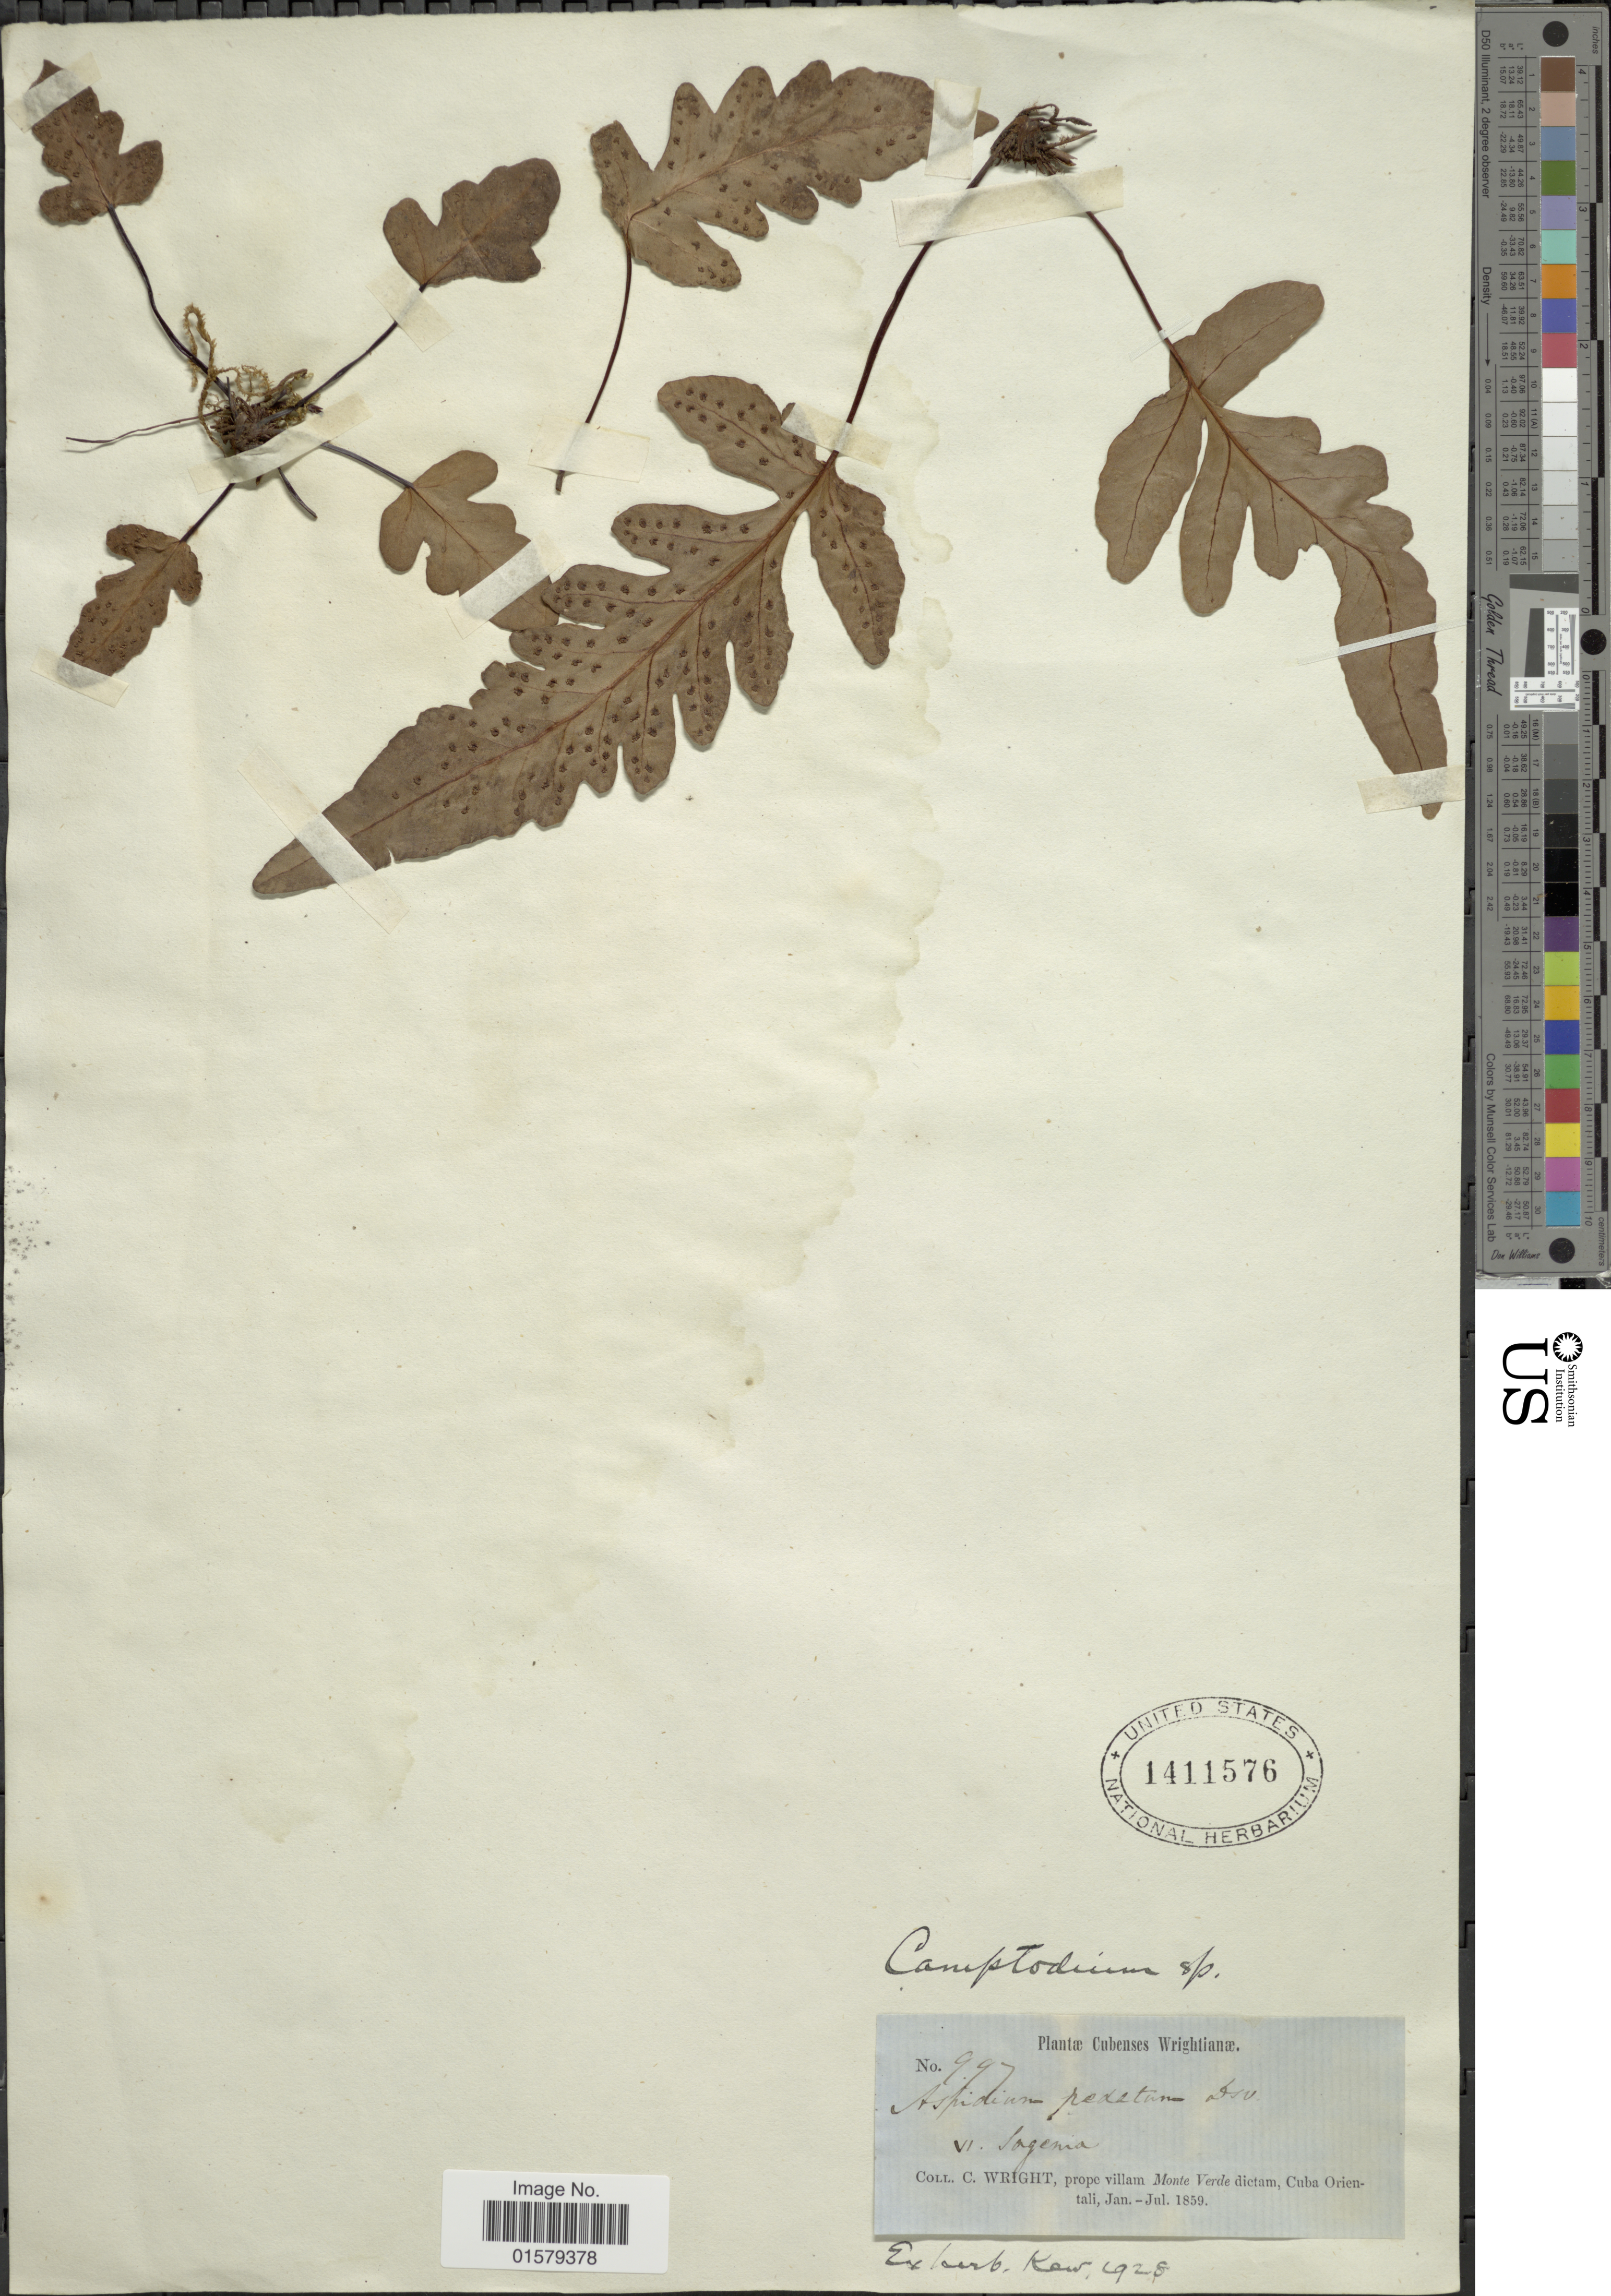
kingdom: Plantae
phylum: Tracheophyta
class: Polypodiopsida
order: Polypodiales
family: Tectariaceae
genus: Tectaria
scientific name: Tectaria pedata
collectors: C. Wright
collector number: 997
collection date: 1859-01/1859-07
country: Cuba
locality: VI. Sagena, prope villam Monte Verde dictam.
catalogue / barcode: US 1411576